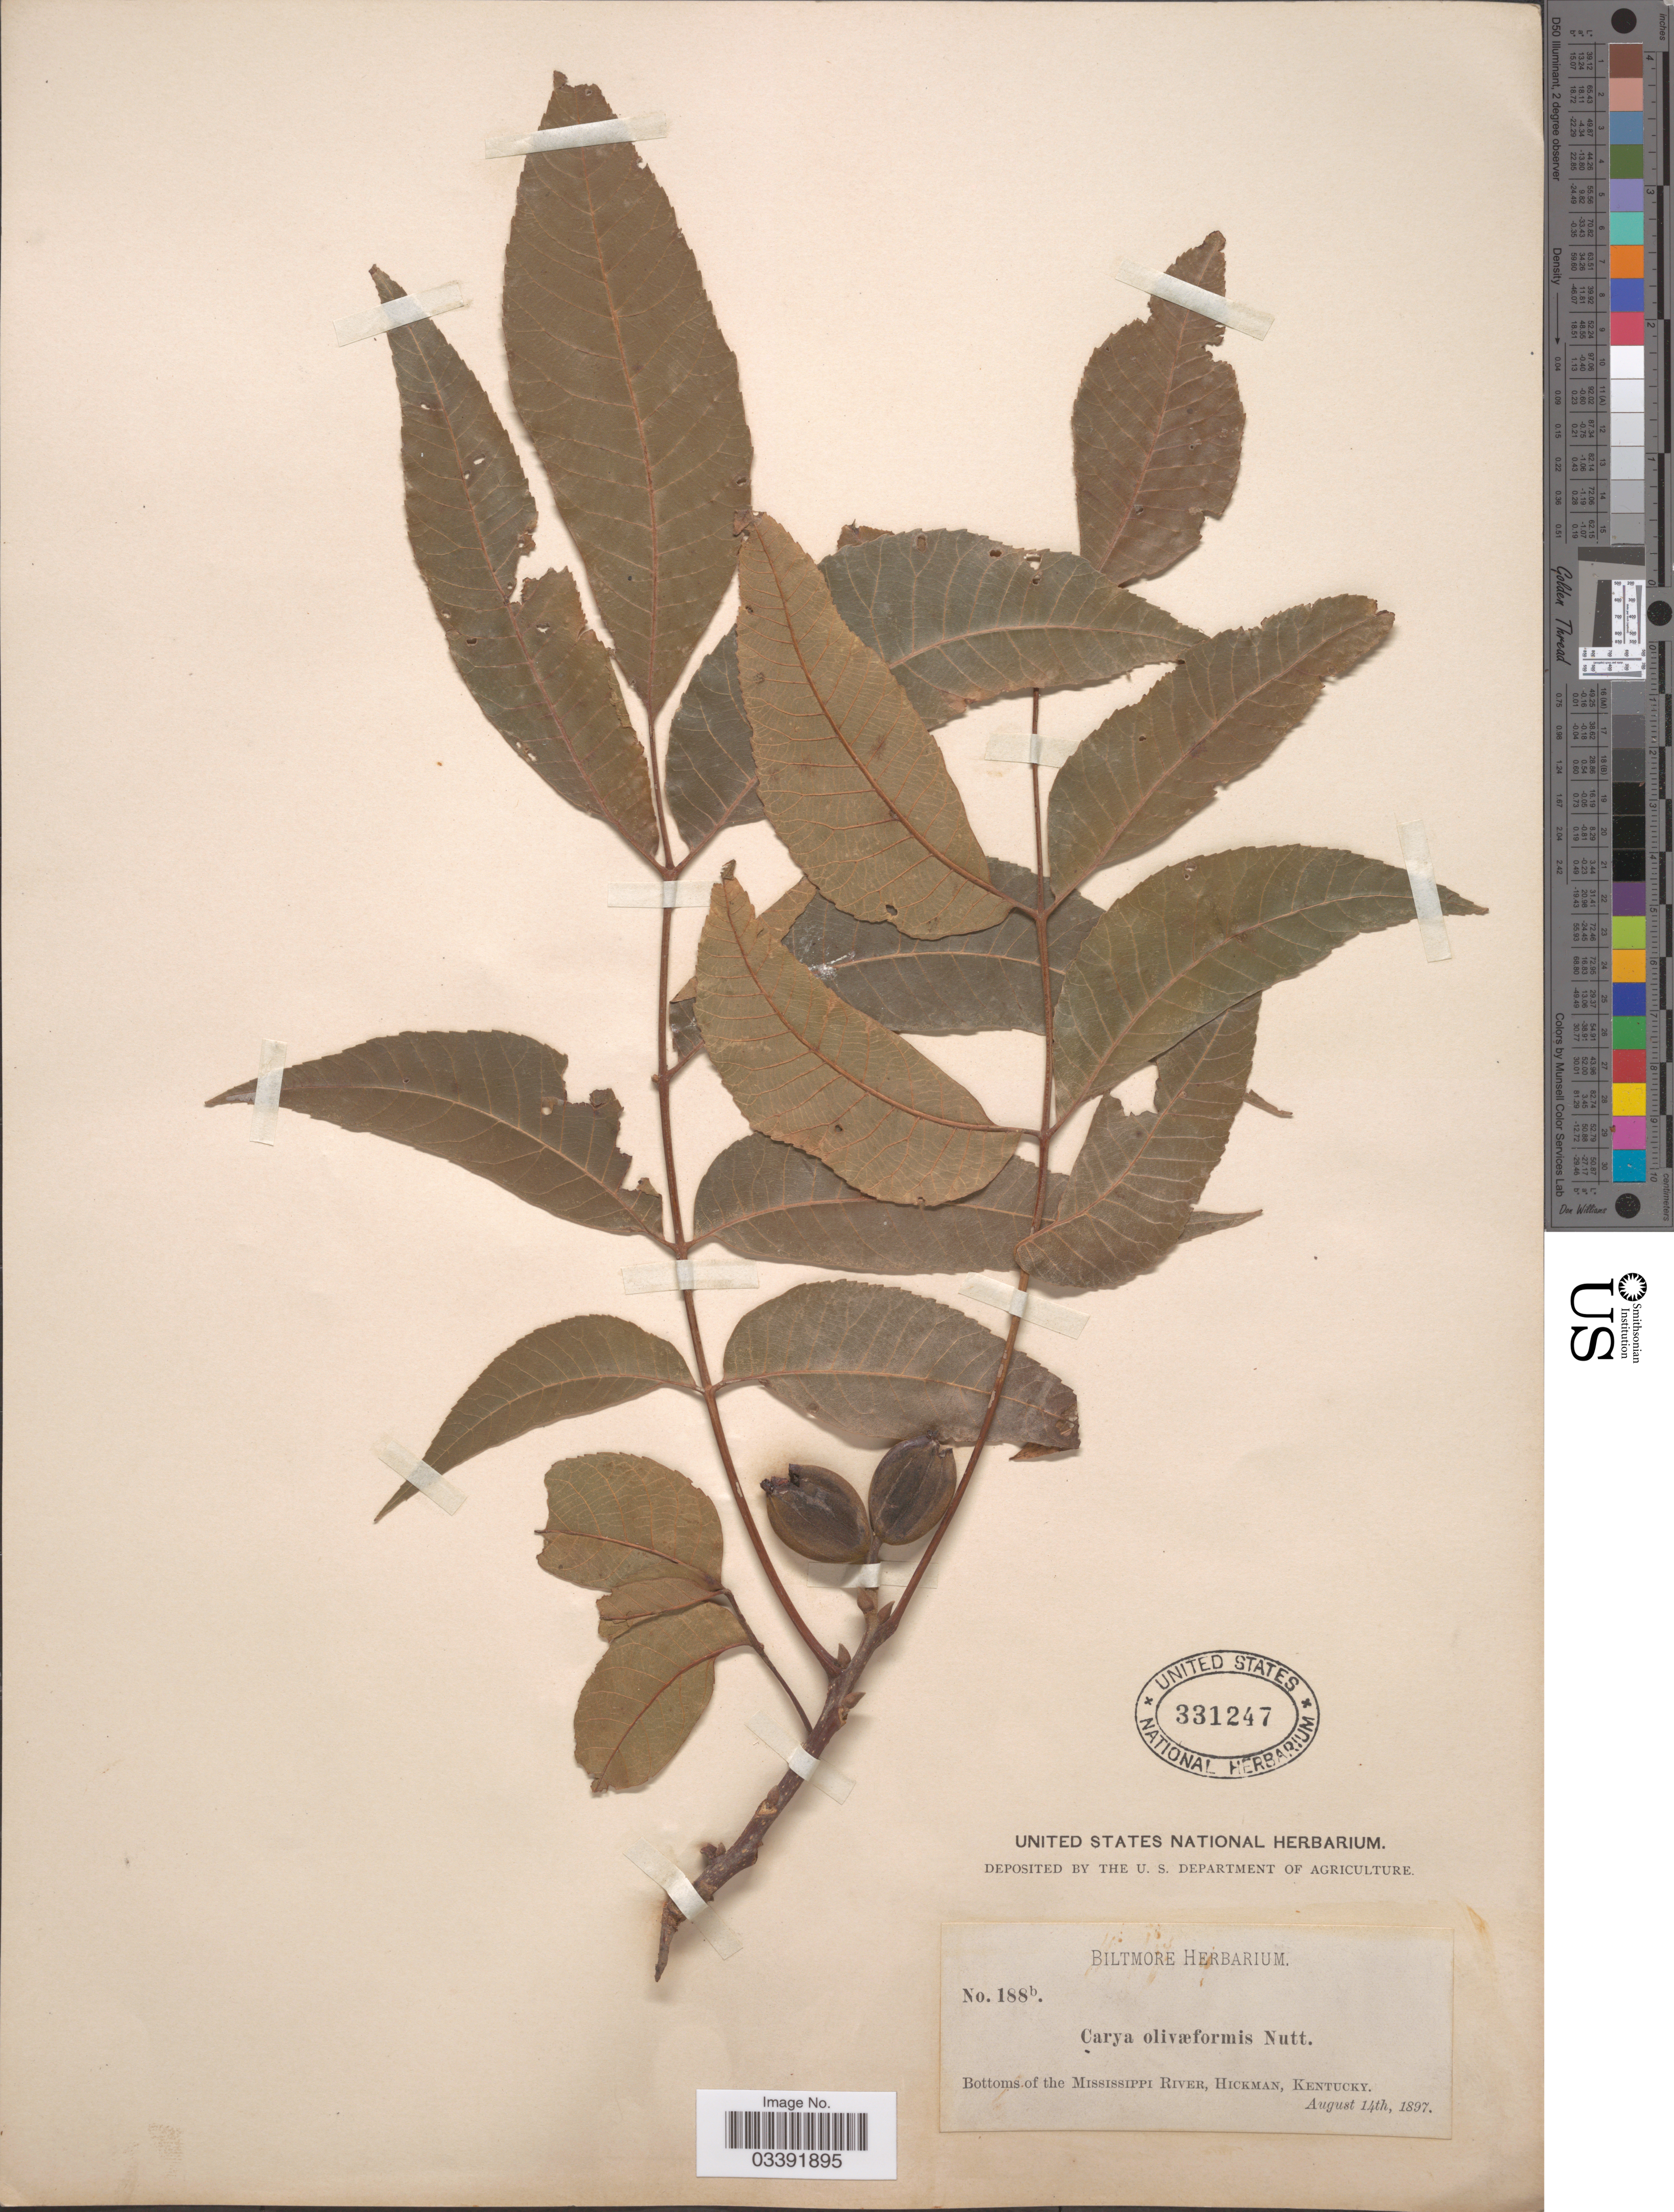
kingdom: Plantae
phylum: Tracheophyta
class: Magnoliopsida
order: Fagales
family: Juglandaceae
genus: Carya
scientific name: Carya illinoinensis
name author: (Wangenh.) K. Koch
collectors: ex herb. Biltmore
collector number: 188b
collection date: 1897-08-14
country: United States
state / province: Kentucky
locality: Bottoms of the Mississippi River, Hickman.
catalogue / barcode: US 331247